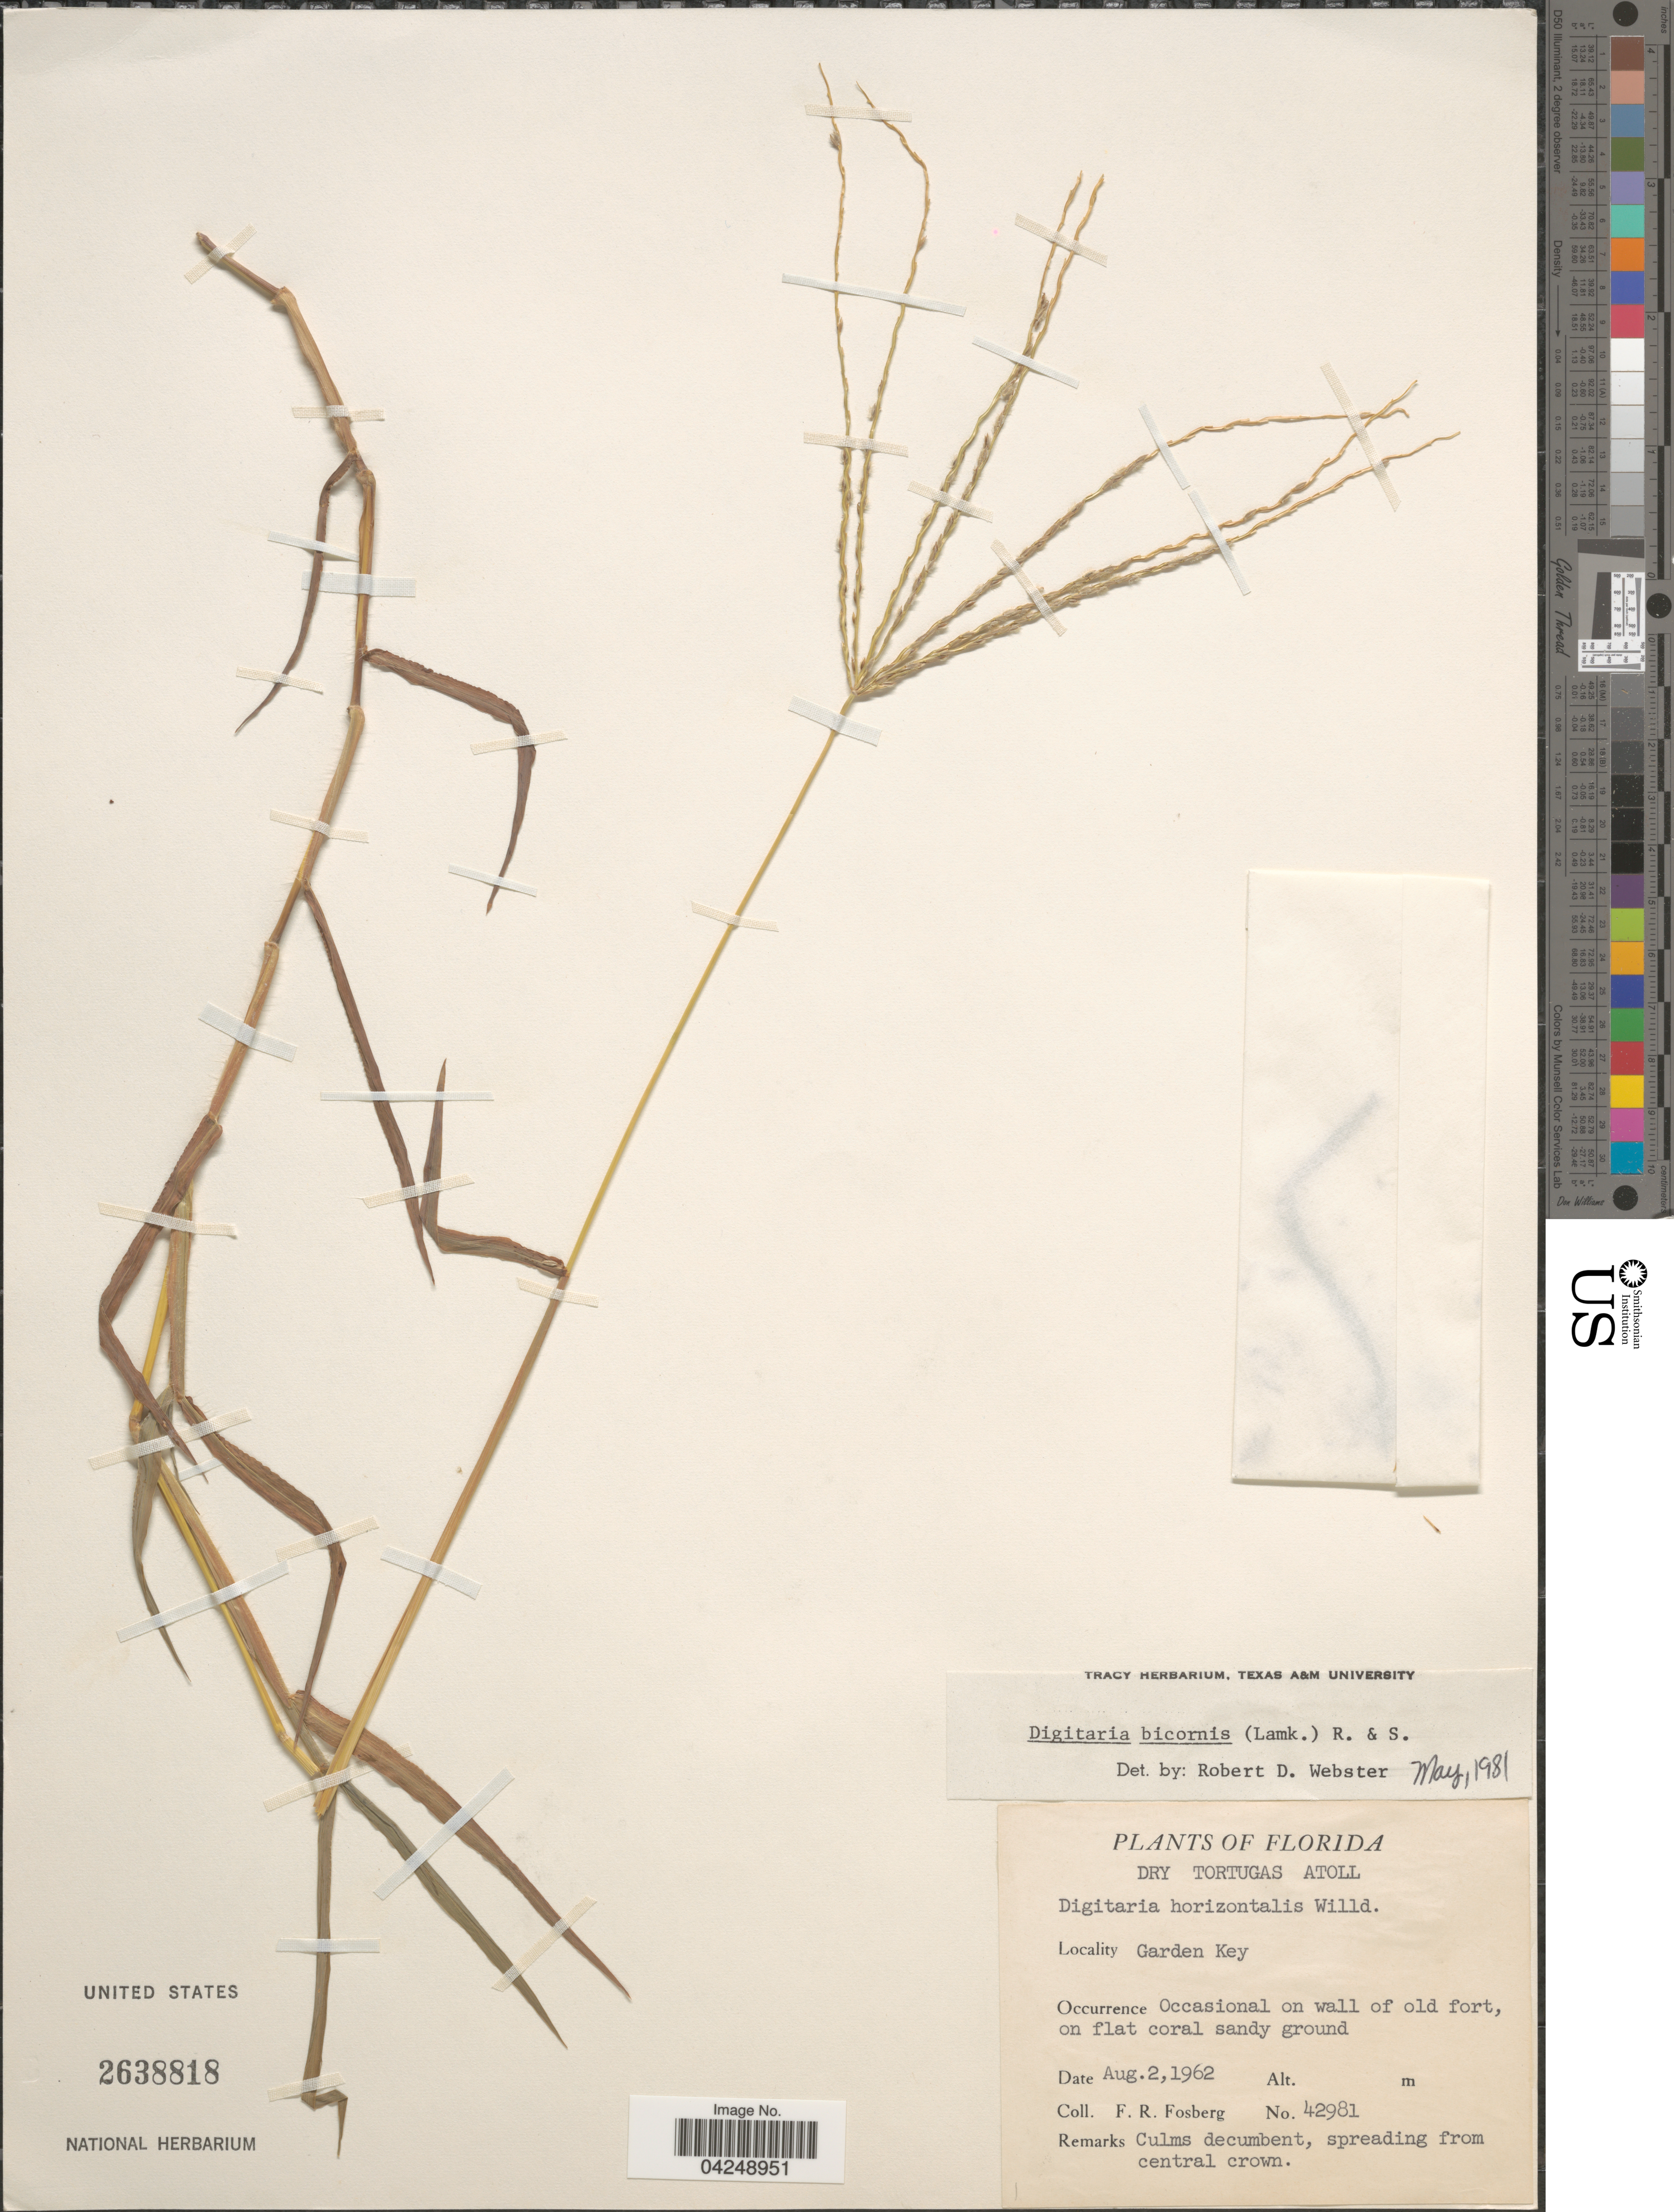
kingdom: Plantae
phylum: Tracheophyta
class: Liliopsida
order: Poales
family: Poaceae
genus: Digitaria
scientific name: Digitaria bicornis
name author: (Lam.) Roem. & Schult.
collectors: F. R. Fosberg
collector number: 42981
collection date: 1962-08-02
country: United States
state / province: Florida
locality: Garden Key. Occasional on wall of old fort, on flat coral sandy ground.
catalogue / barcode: US 2638818